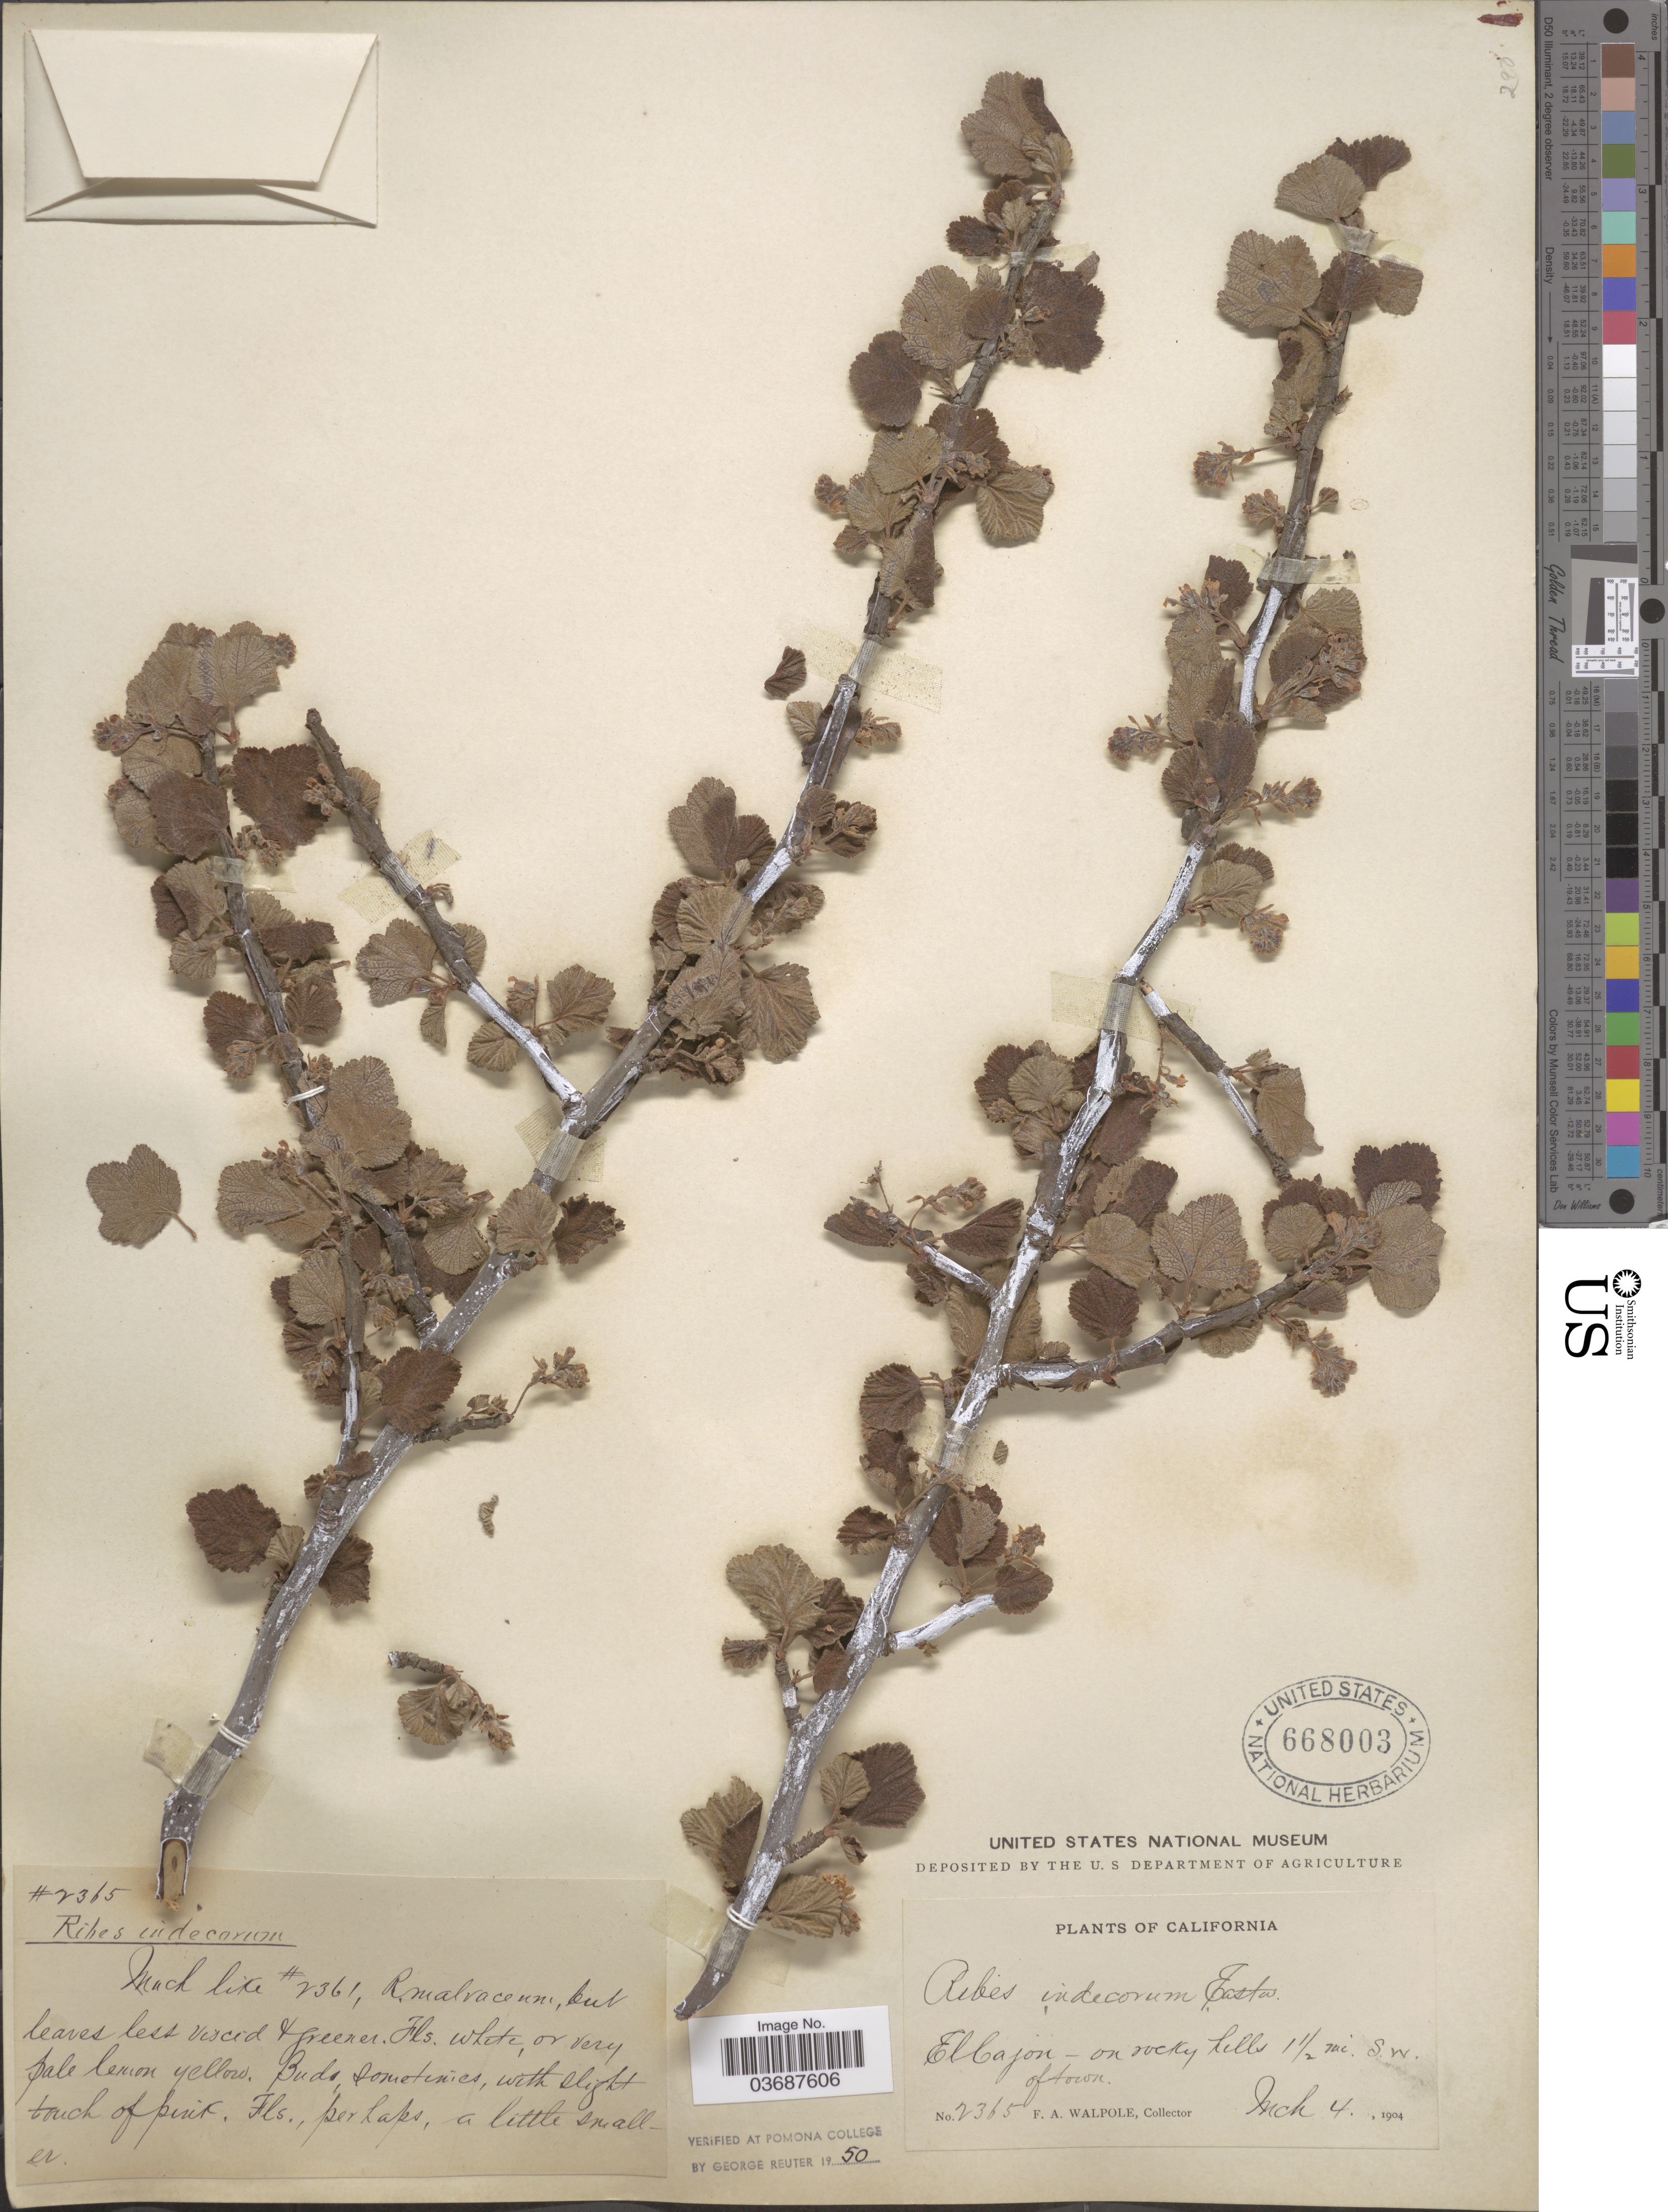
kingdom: Plantae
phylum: Tracheophyta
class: Magnoliopsida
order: Saxifragales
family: Grossulariaceae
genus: Ribes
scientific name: Ribes indecorum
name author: Eastw.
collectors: F. Walpole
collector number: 2365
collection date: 1904-03-04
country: United States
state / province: California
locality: El Cajon - on rocky hills 1½ mi. S.W. of town.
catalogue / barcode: US 668003